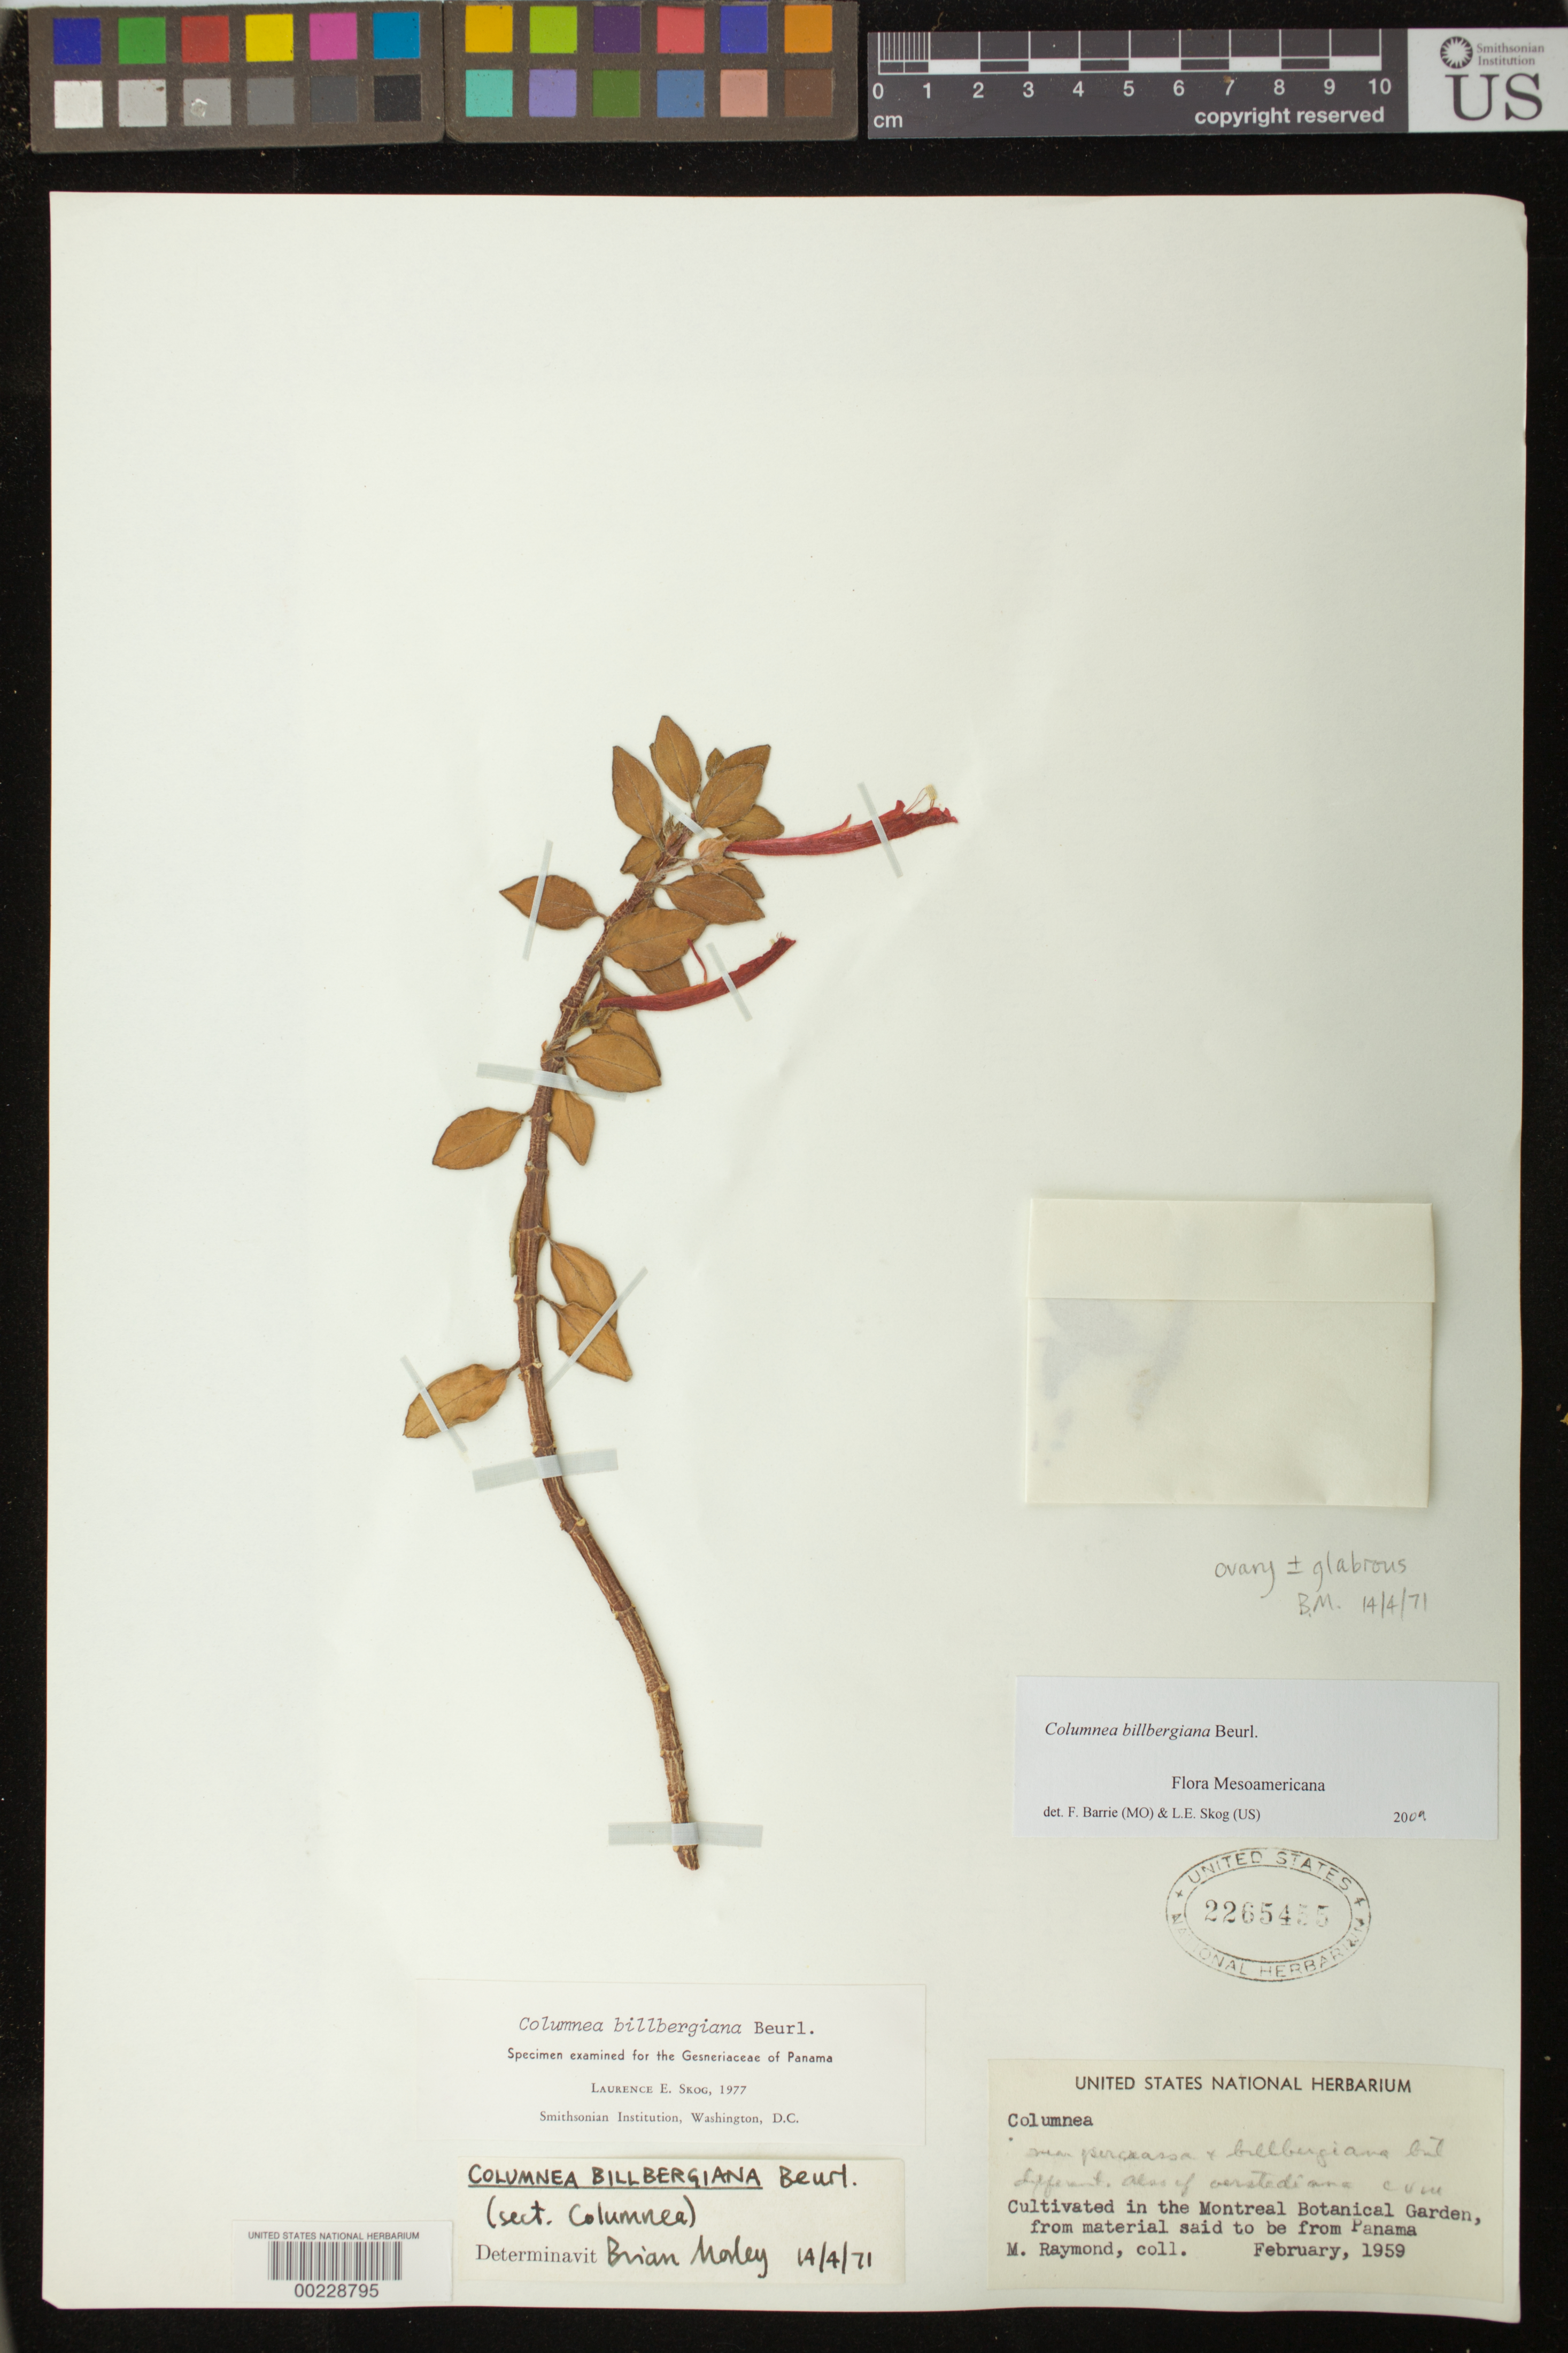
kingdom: Plantae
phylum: Tracheophyta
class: Magnoliopsida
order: Lamiales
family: Gesneriaceae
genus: Columnea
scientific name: Columnea billbergiana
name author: Beurl.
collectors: M. Raymond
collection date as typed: Feb 1959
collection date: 1959-02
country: Panama (?)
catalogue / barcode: US 2265455